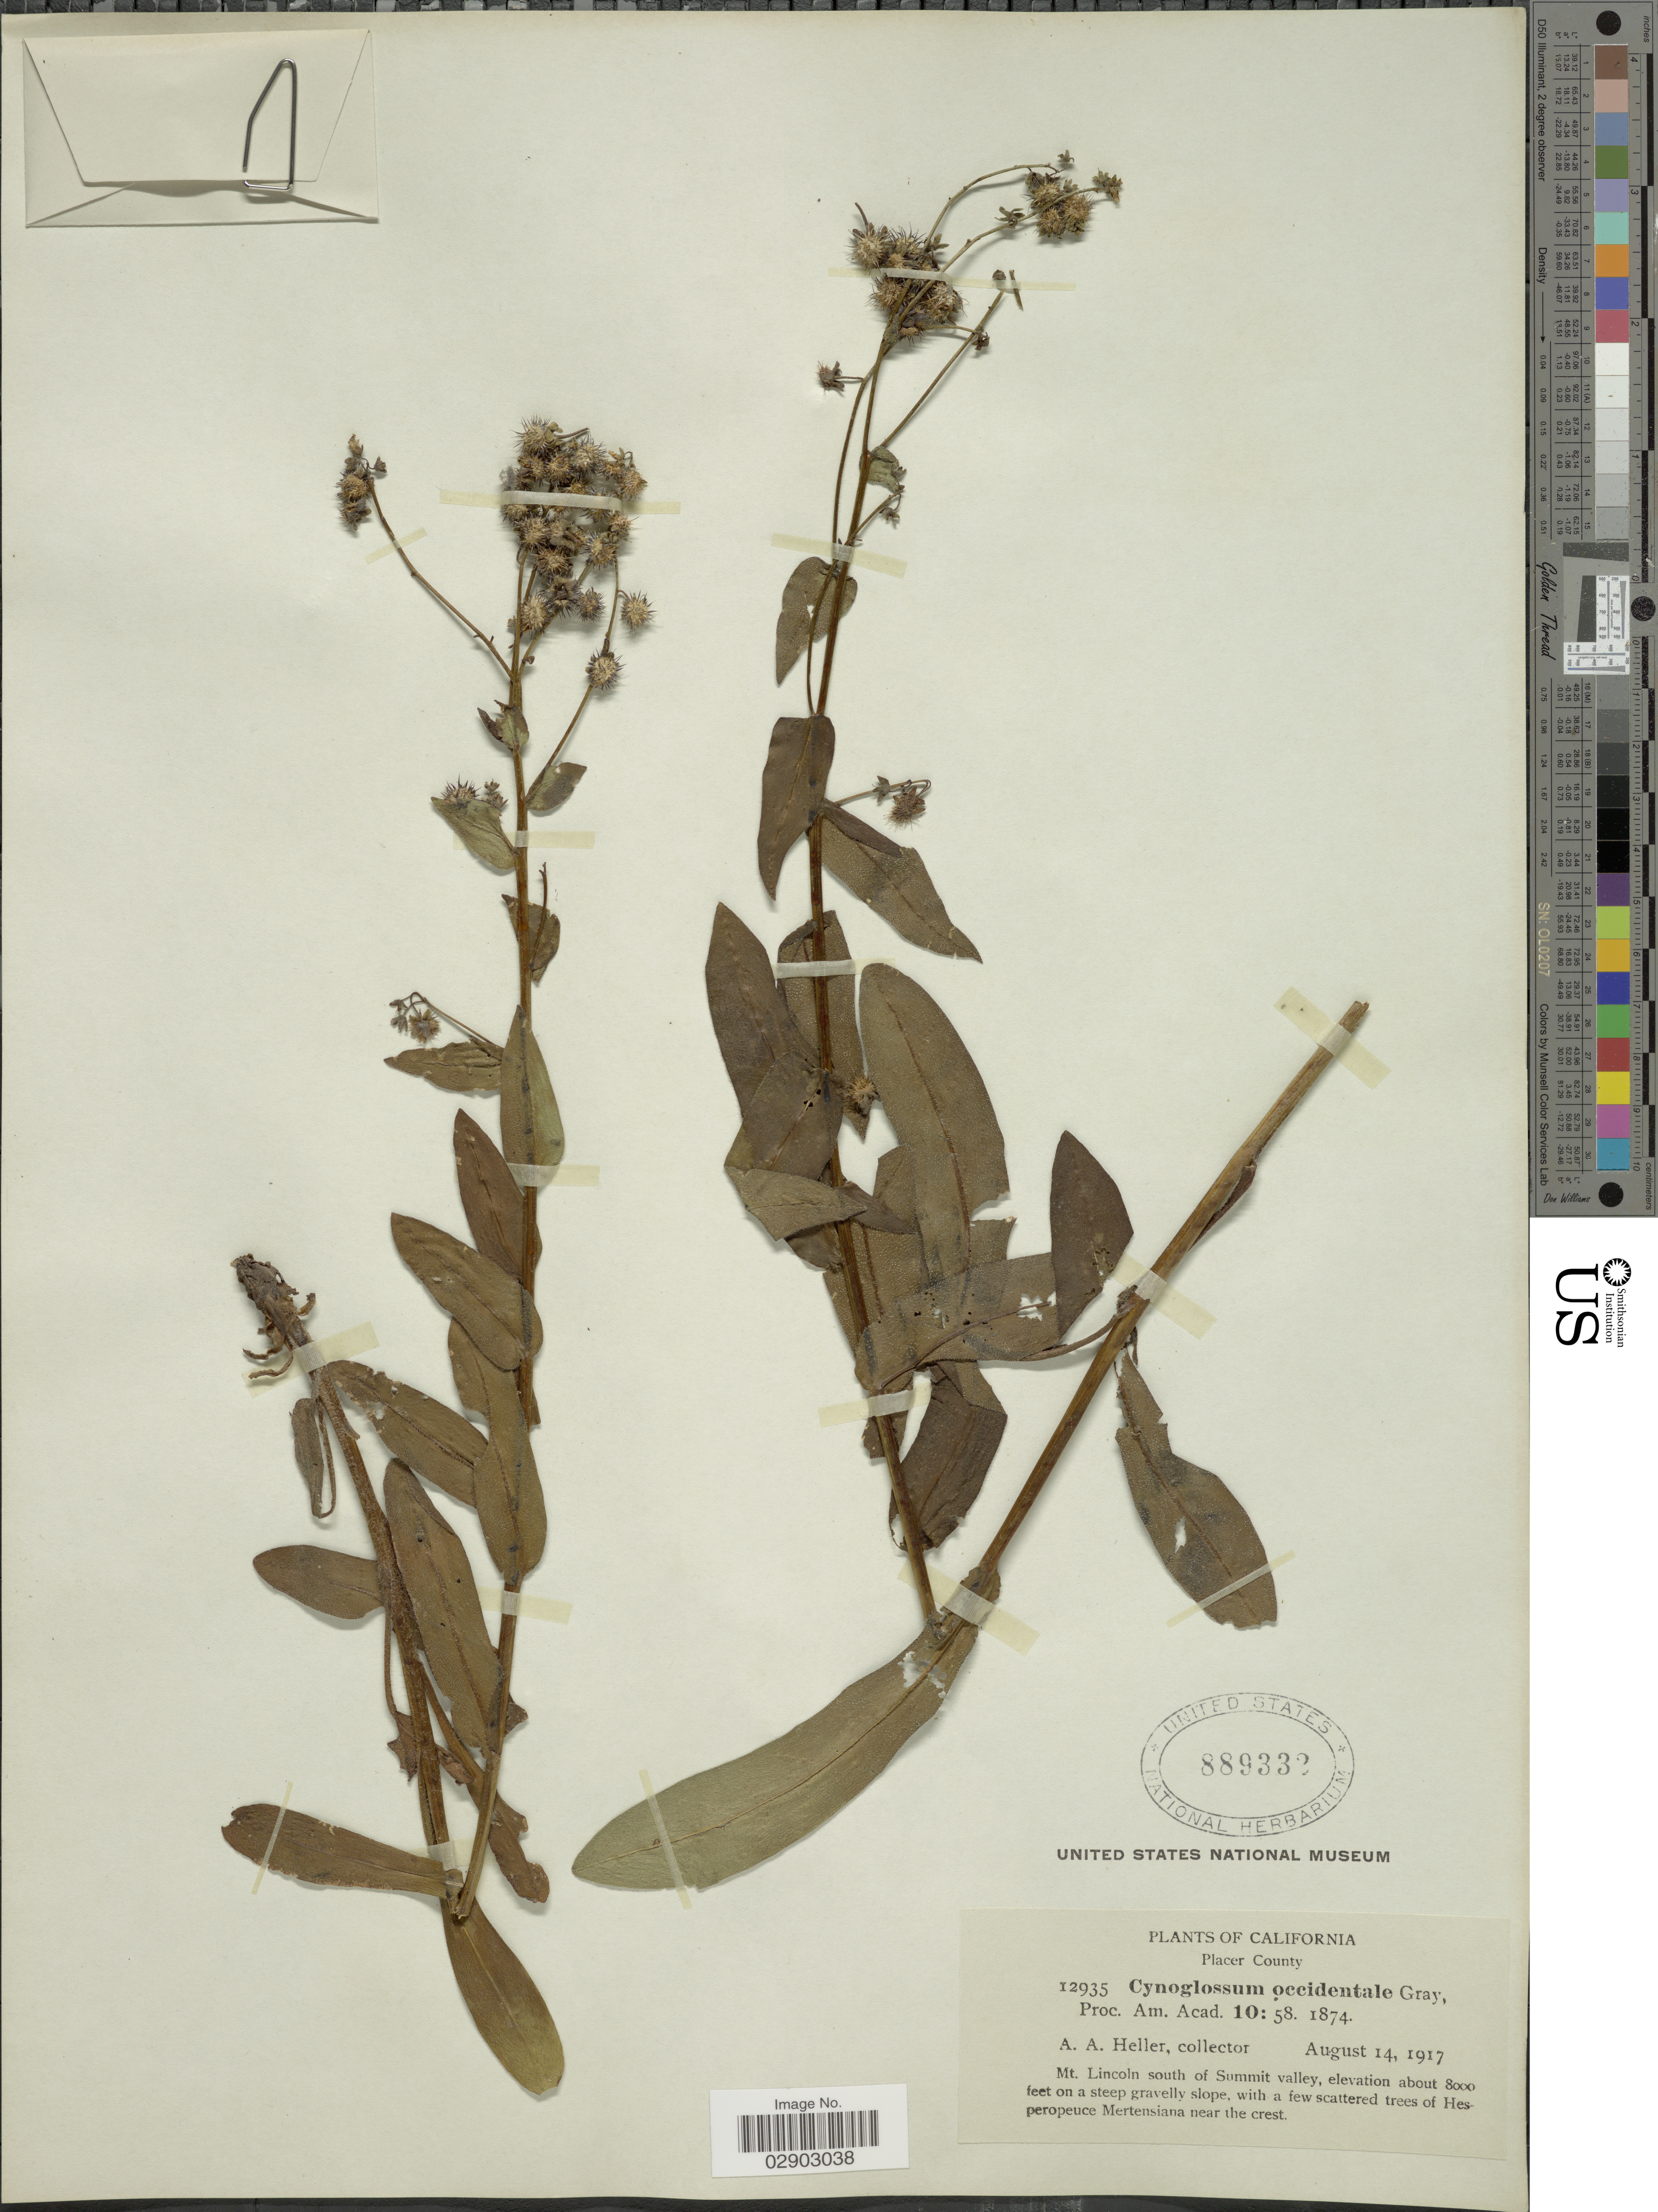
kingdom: Plantae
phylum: Tracheophyta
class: Magnoliopsida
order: Boraginales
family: Boraginaceae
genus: Cynoglossum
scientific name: Cynoglossum occidentale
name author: A. Gray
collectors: A. A. Heller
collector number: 12935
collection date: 1917-08-14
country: United States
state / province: California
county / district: Placer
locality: Placer County. Mt. Lincoln south of Summit valley.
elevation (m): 2438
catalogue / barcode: US 889332